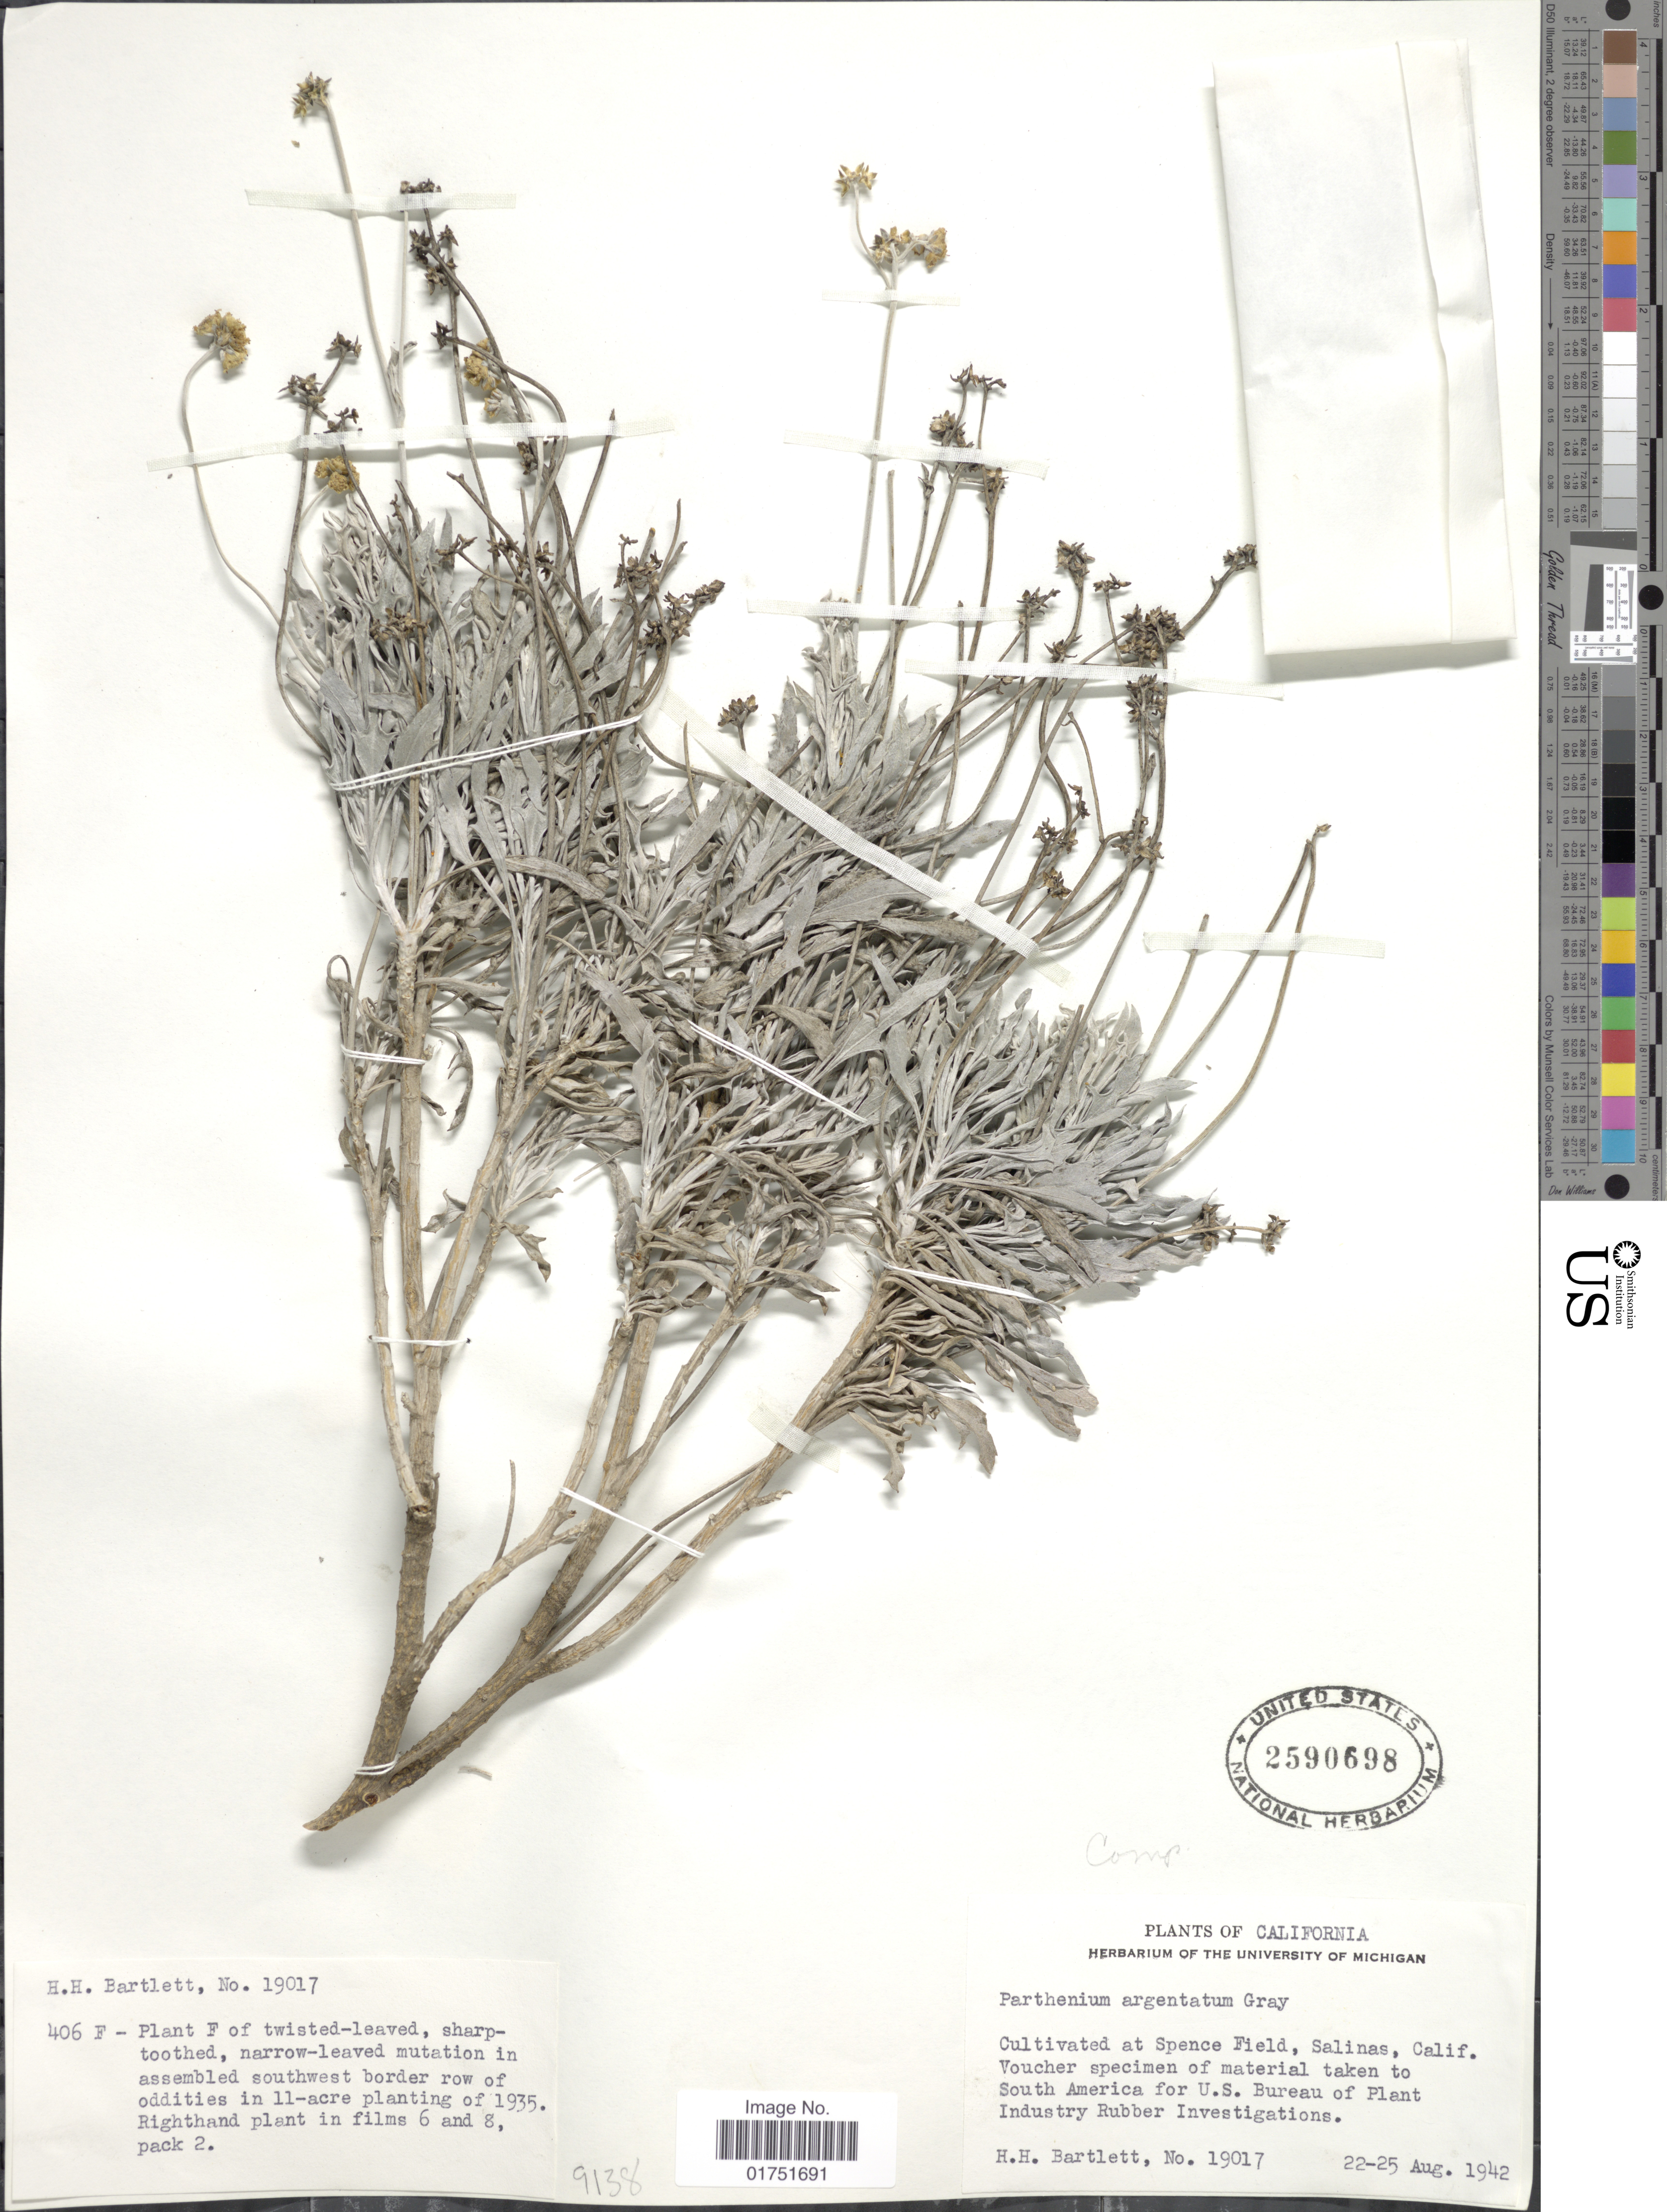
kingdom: Plantae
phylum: Tracheophyta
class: Magnoliopsida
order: Asterales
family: Asteraceae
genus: Parthenium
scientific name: Parthenium argentatum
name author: A. Gray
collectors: H. H. Bartlett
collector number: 19017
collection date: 1942-08-22/1942-08-25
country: United States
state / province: California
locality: Spence Field, Salinas, Calif.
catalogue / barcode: US 2590698